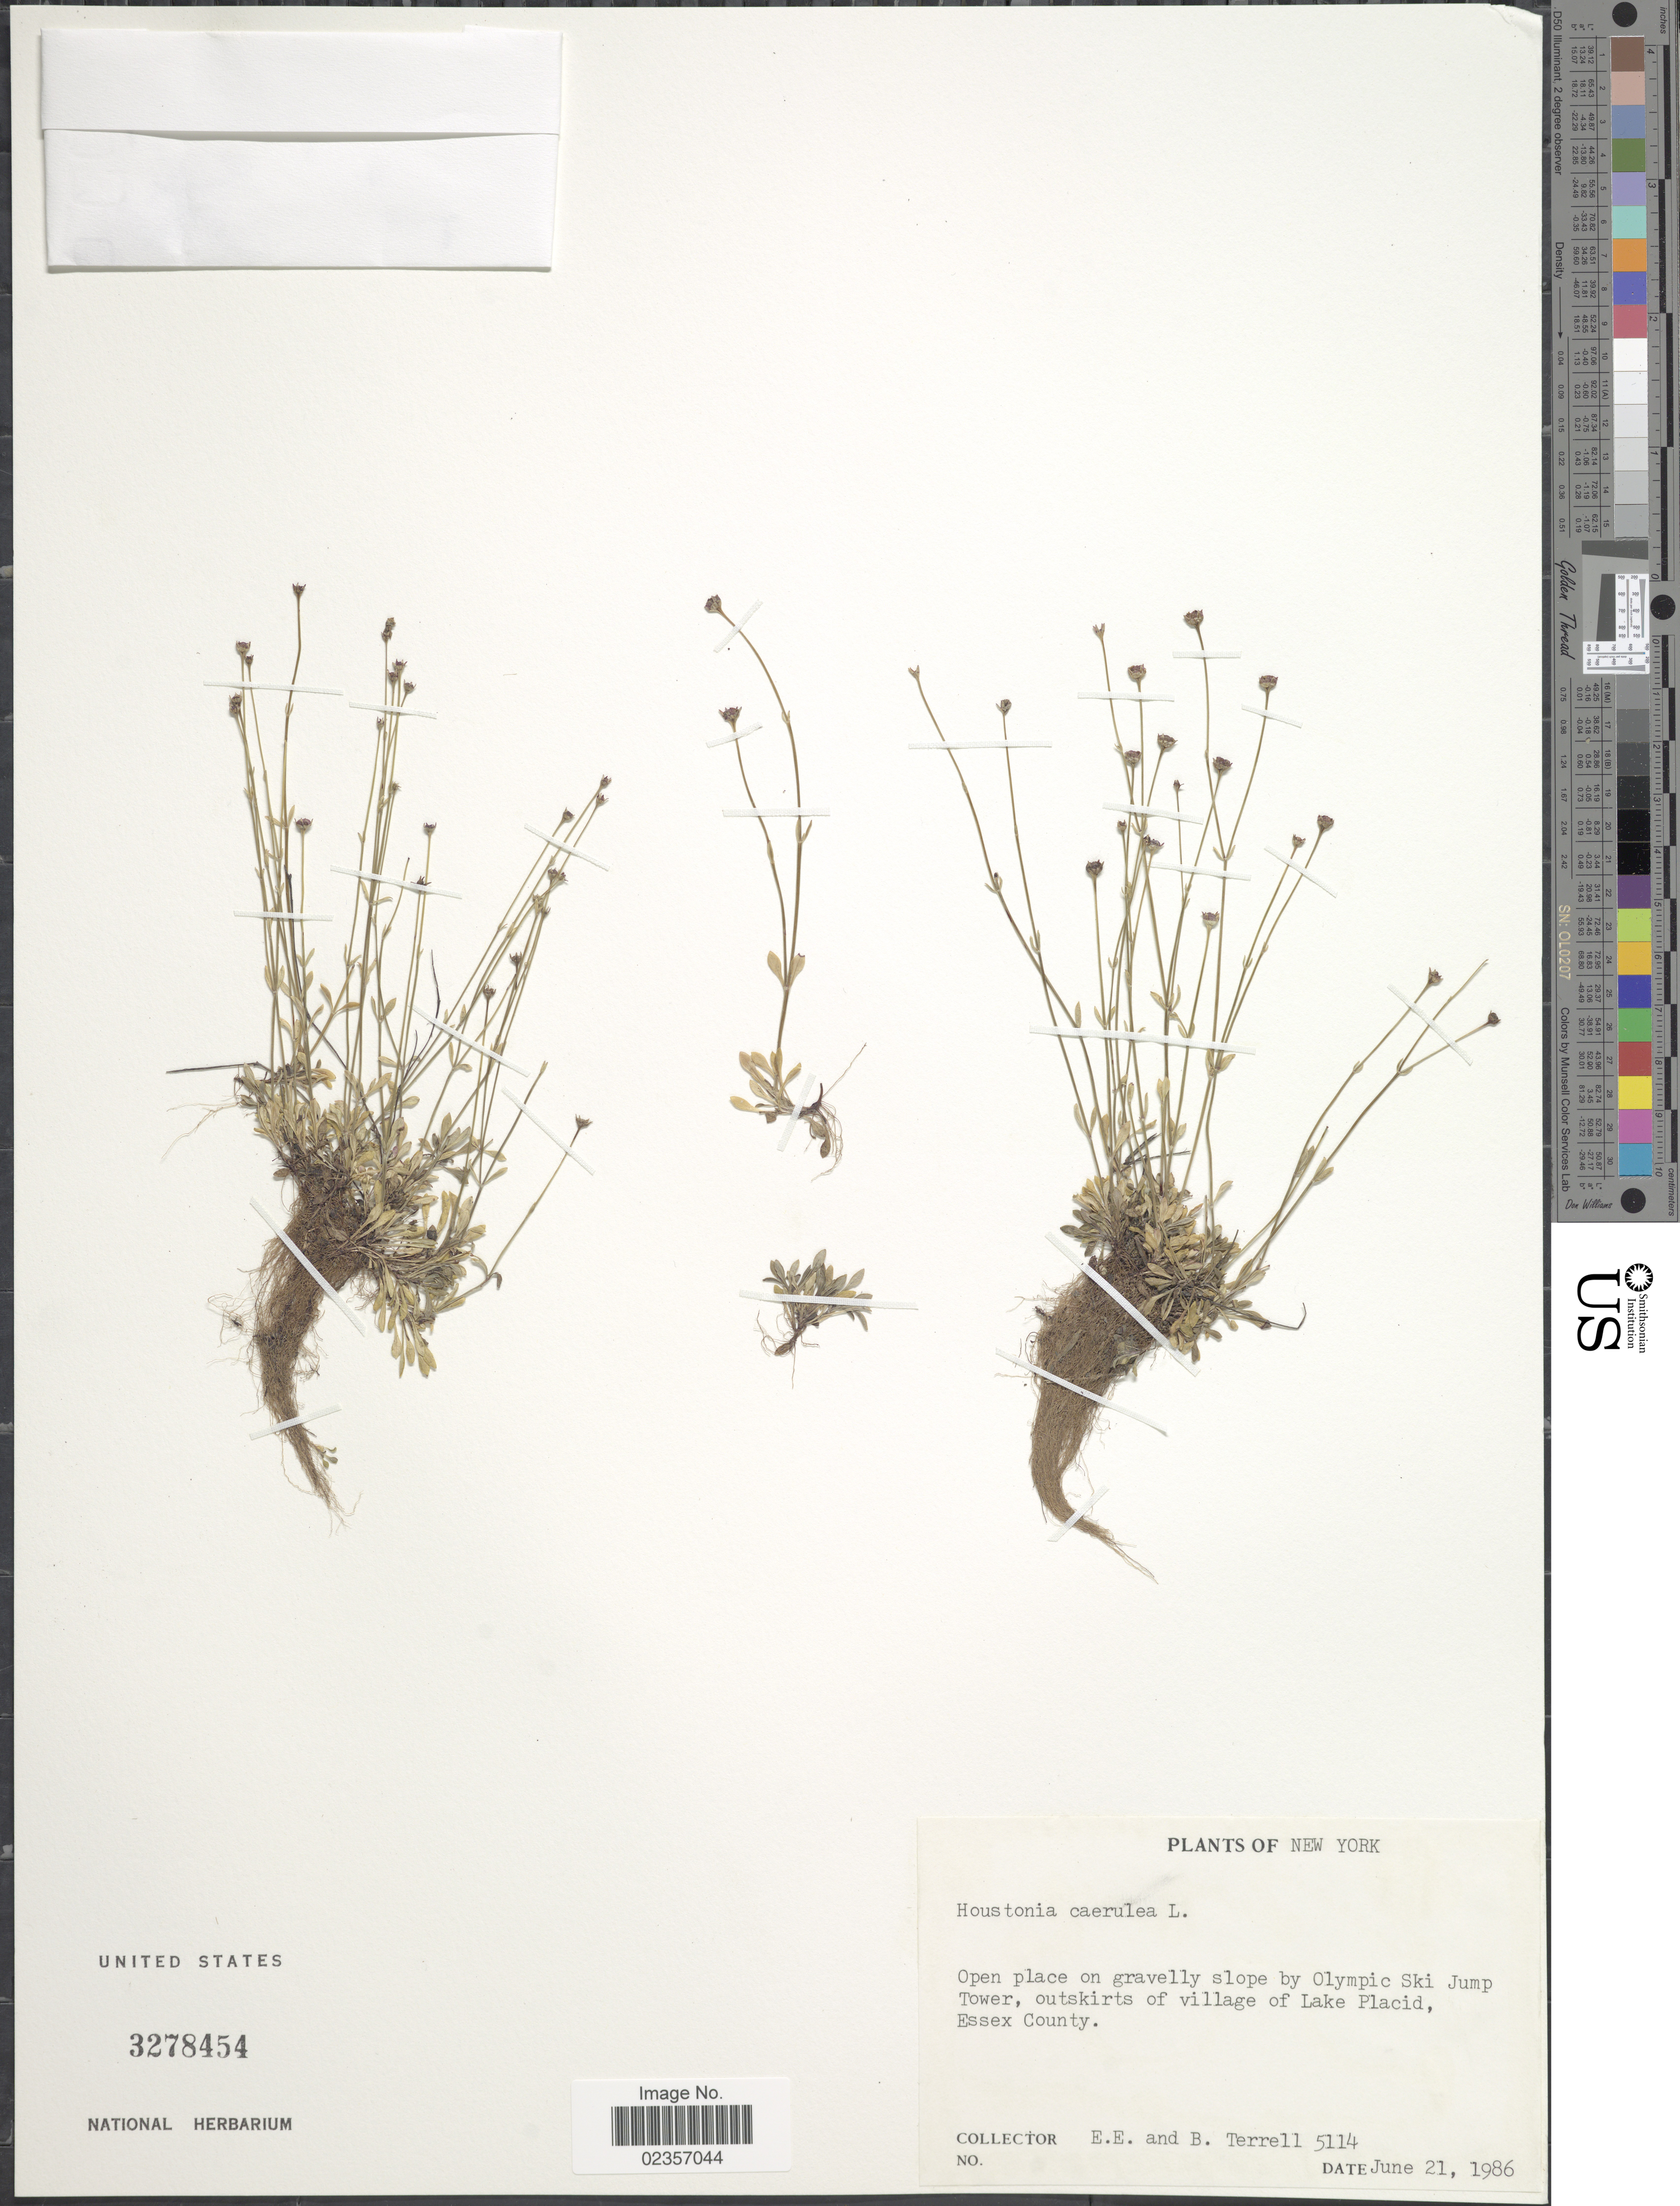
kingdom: Plantae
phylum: Tracheophyta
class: Magnoliopsida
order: Gentianales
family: Rubiaceae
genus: Houstonia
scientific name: Houstonia caerulea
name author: L.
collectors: E. E. Terrell & B. Terrell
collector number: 5114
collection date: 1986-06-21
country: United States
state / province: New York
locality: Open place on gravelly slope by Olympic Ski Jump Tower, outskirts of village of Lake Placid, Essex County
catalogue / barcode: US 3278454